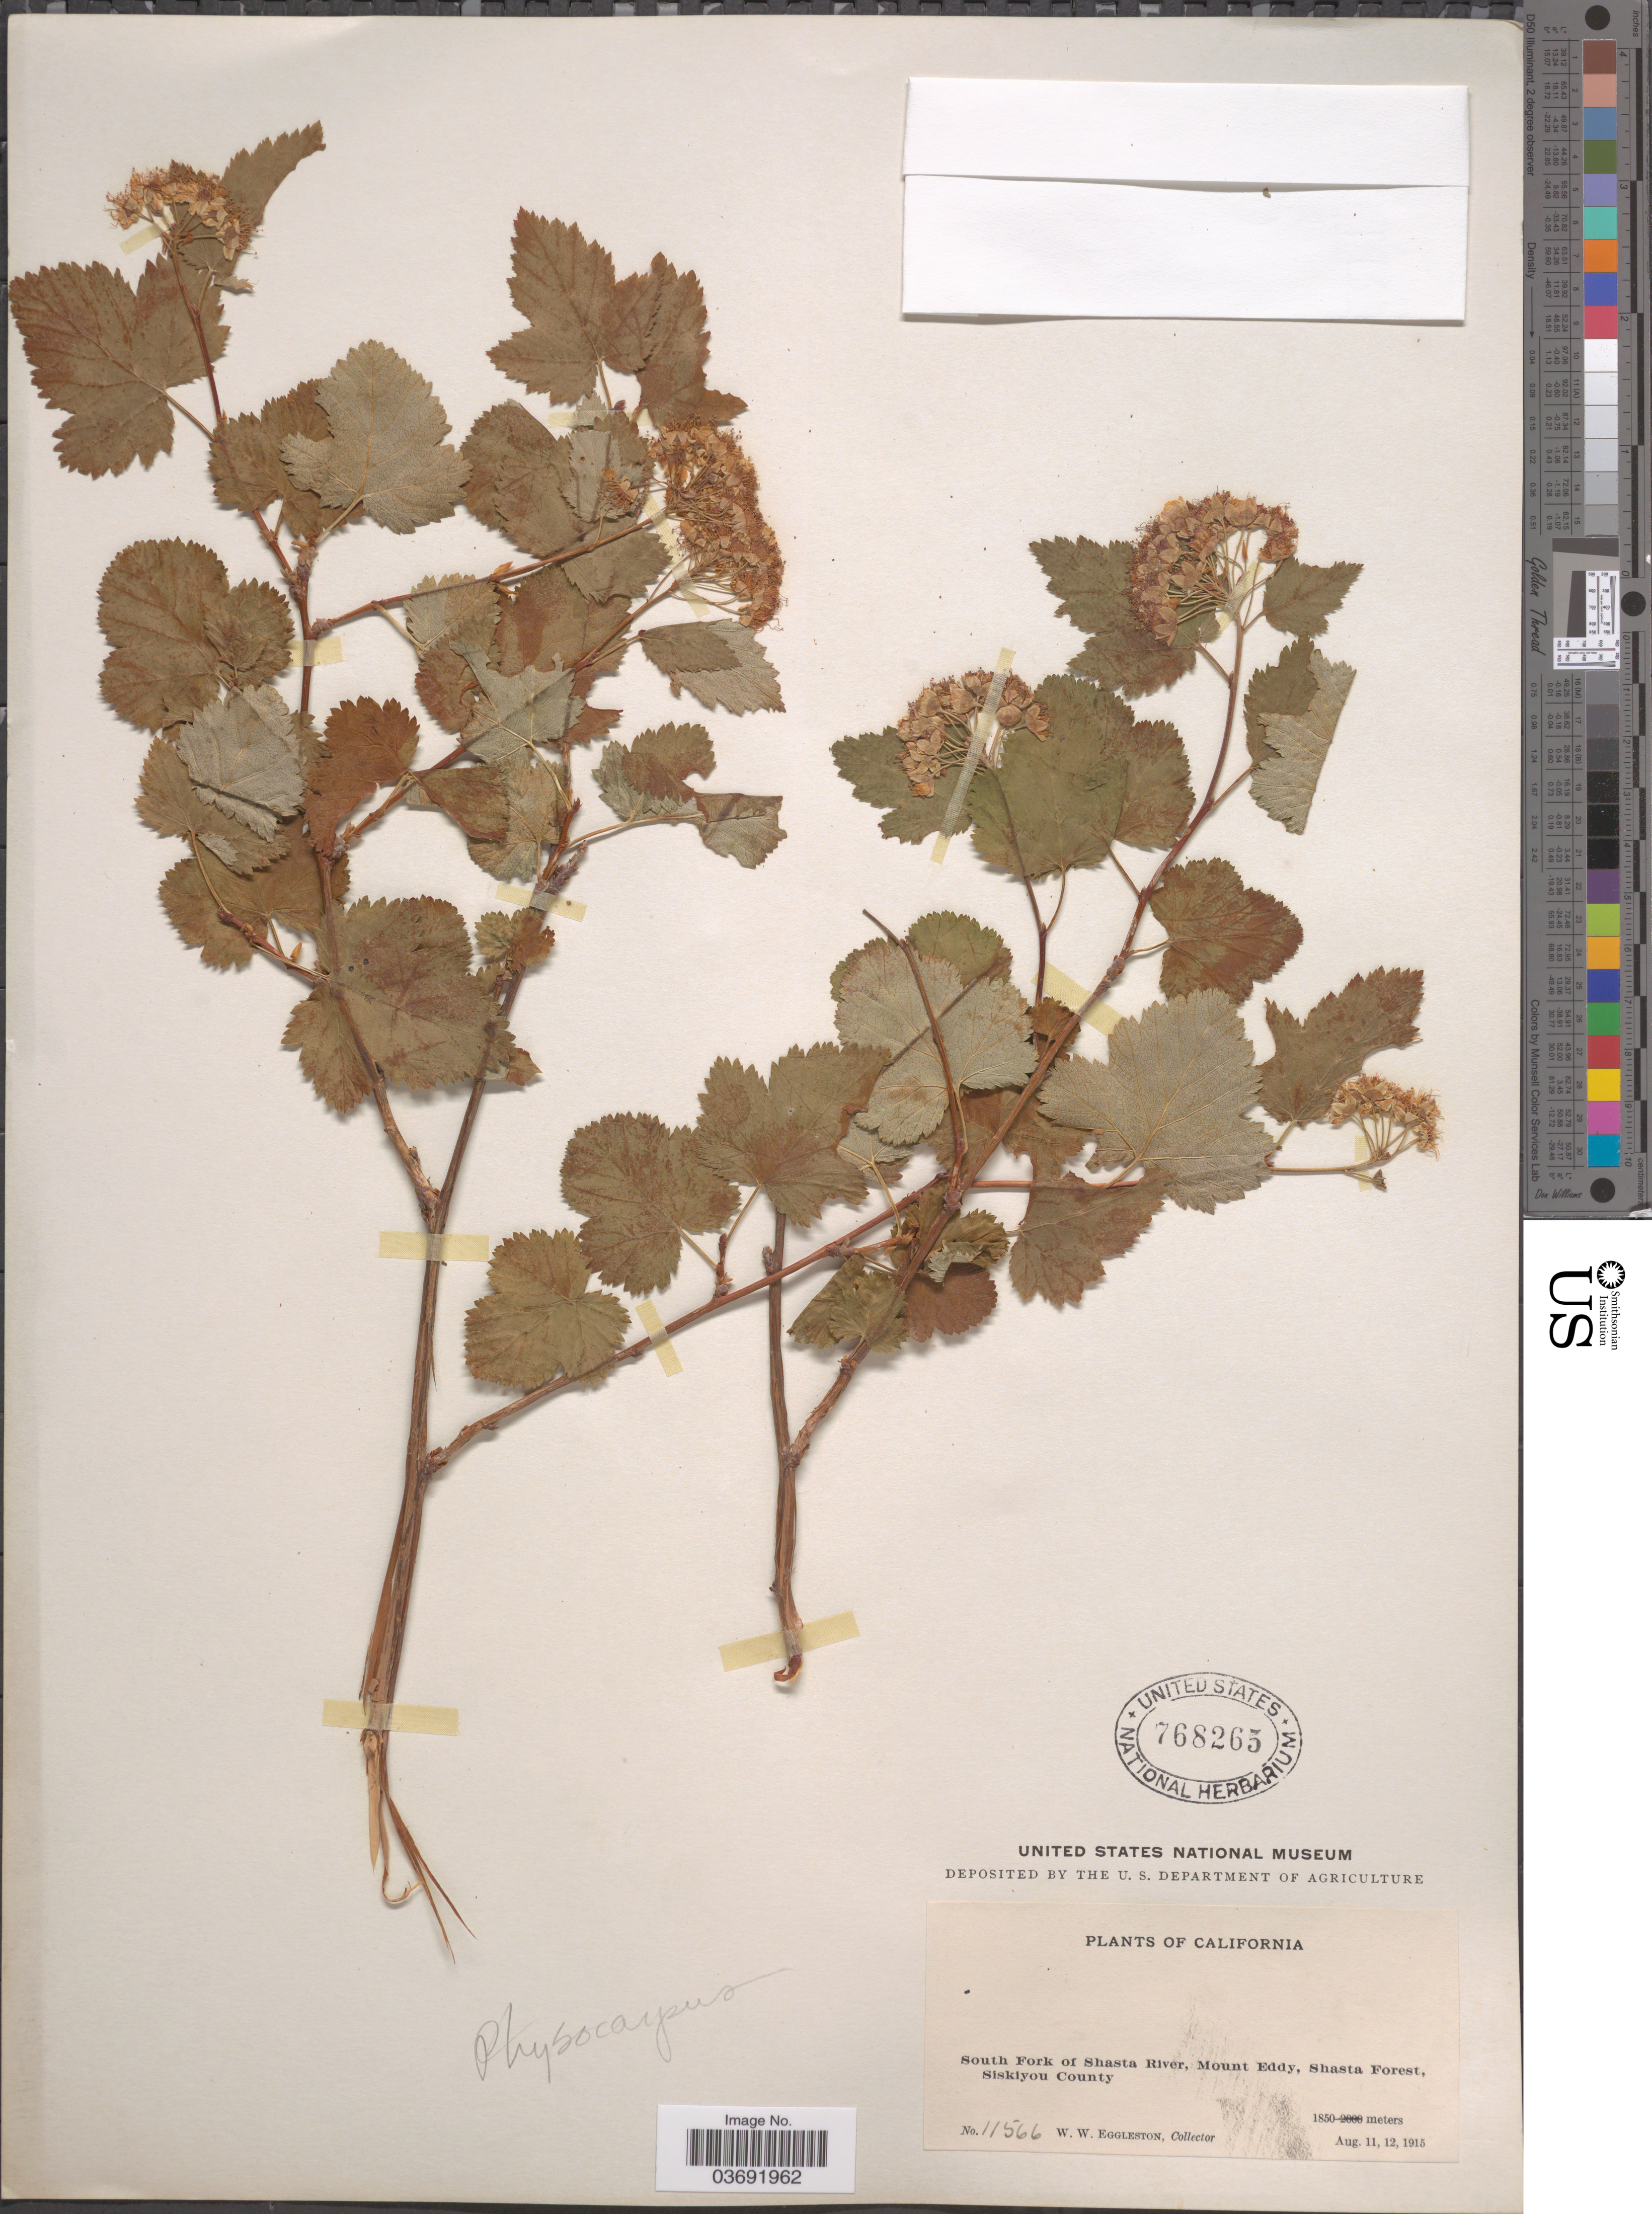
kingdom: Plantae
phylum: Tracheophyta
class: Magnoliopsida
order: Rosales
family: Rosaceae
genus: Physocarpus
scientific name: Physocarpus capitatus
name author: (Pursh) Kuntze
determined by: Strong, Mark T., (BOT), Smithsonian Institution - National Museum of Natural History (UNITED STATES)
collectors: W. W. Eggleston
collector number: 11566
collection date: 1915-08-11/1915-08-12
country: United States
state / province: California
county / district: Siskiyou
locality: South Fork of Shasta River, Mount Eddy, Shasta Forest, Siskiyou County.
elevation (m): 1850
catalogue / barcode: US 768265